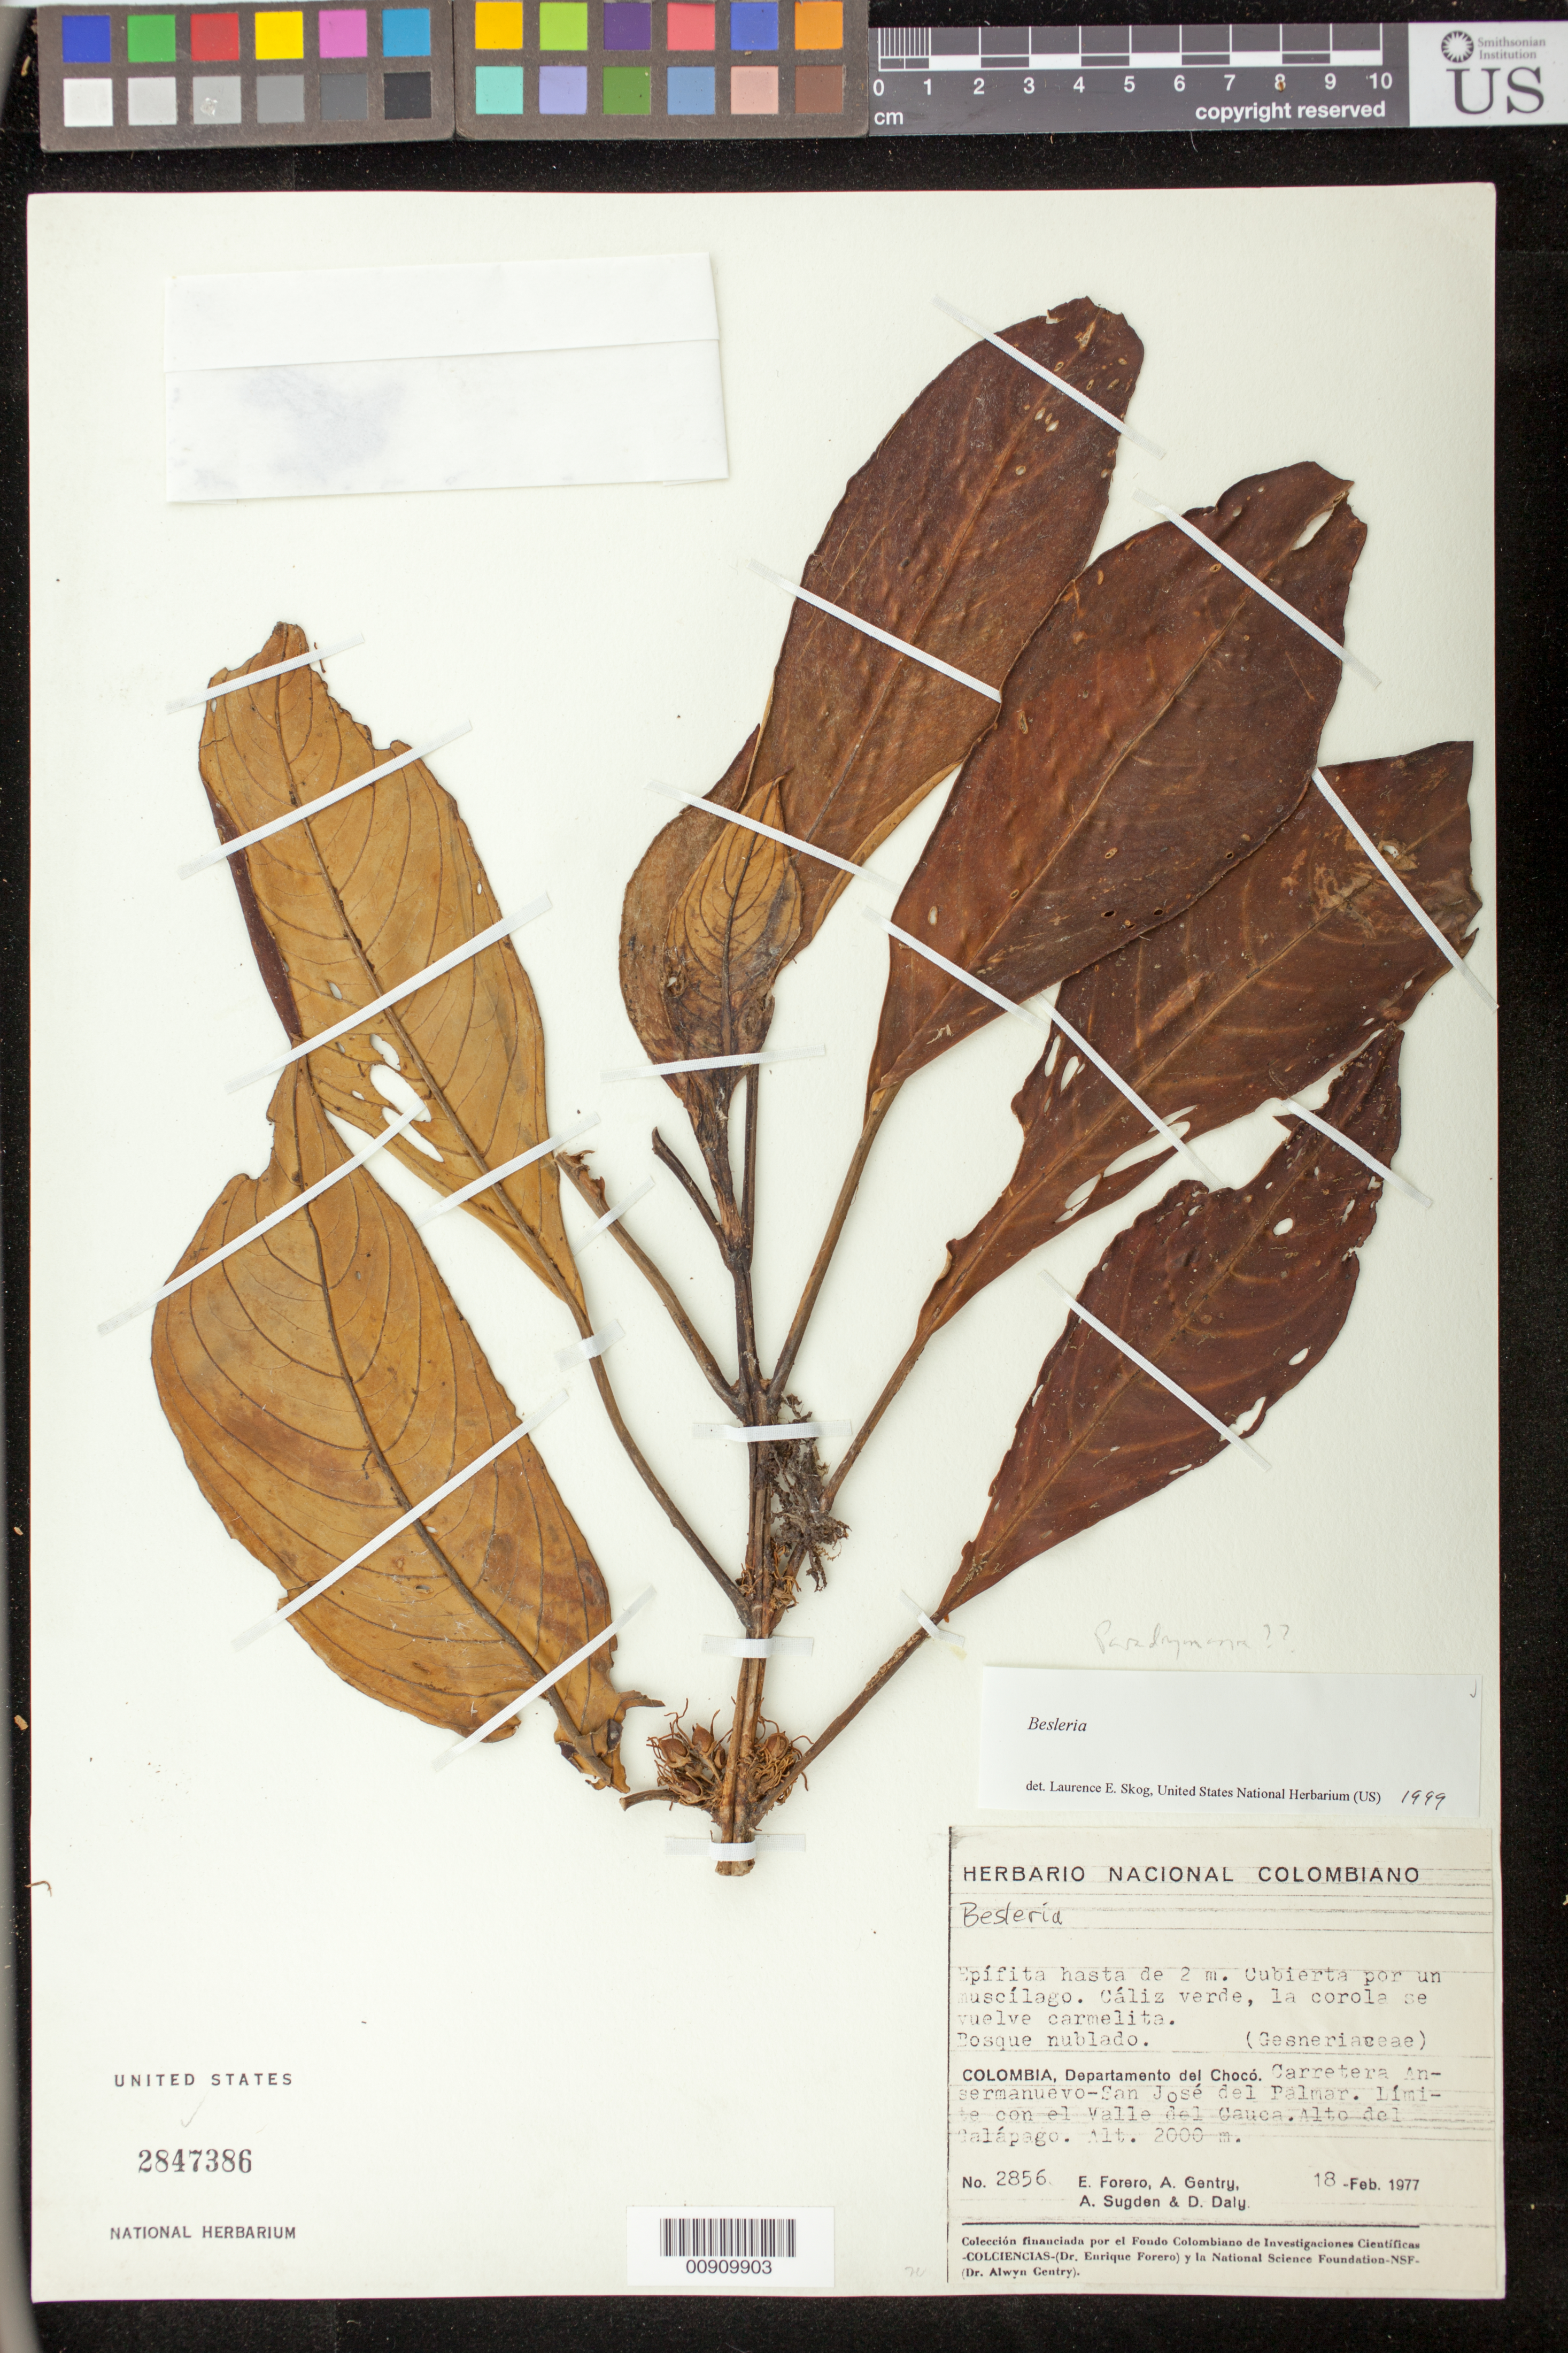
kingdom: Plantae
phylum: Tracheophyta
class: Magnoliopsida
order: Lamiales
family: Gesneriaceae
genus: Besleria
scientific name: Besleria sp.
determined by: Skog, Laurence E.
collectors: E. Forero, A. H. Gentry, A. Sugden & D. C. Daly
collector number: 2856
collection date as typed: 18 Feb 1977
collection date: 1977-02-18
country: Colombia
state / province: Chocó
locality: Carretera Ansermanuevo - San José del Palmar límite con el Valle del Cauca, Alto del Galápago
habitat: Bosque nublado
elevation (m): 2000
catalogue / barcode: US 2903138